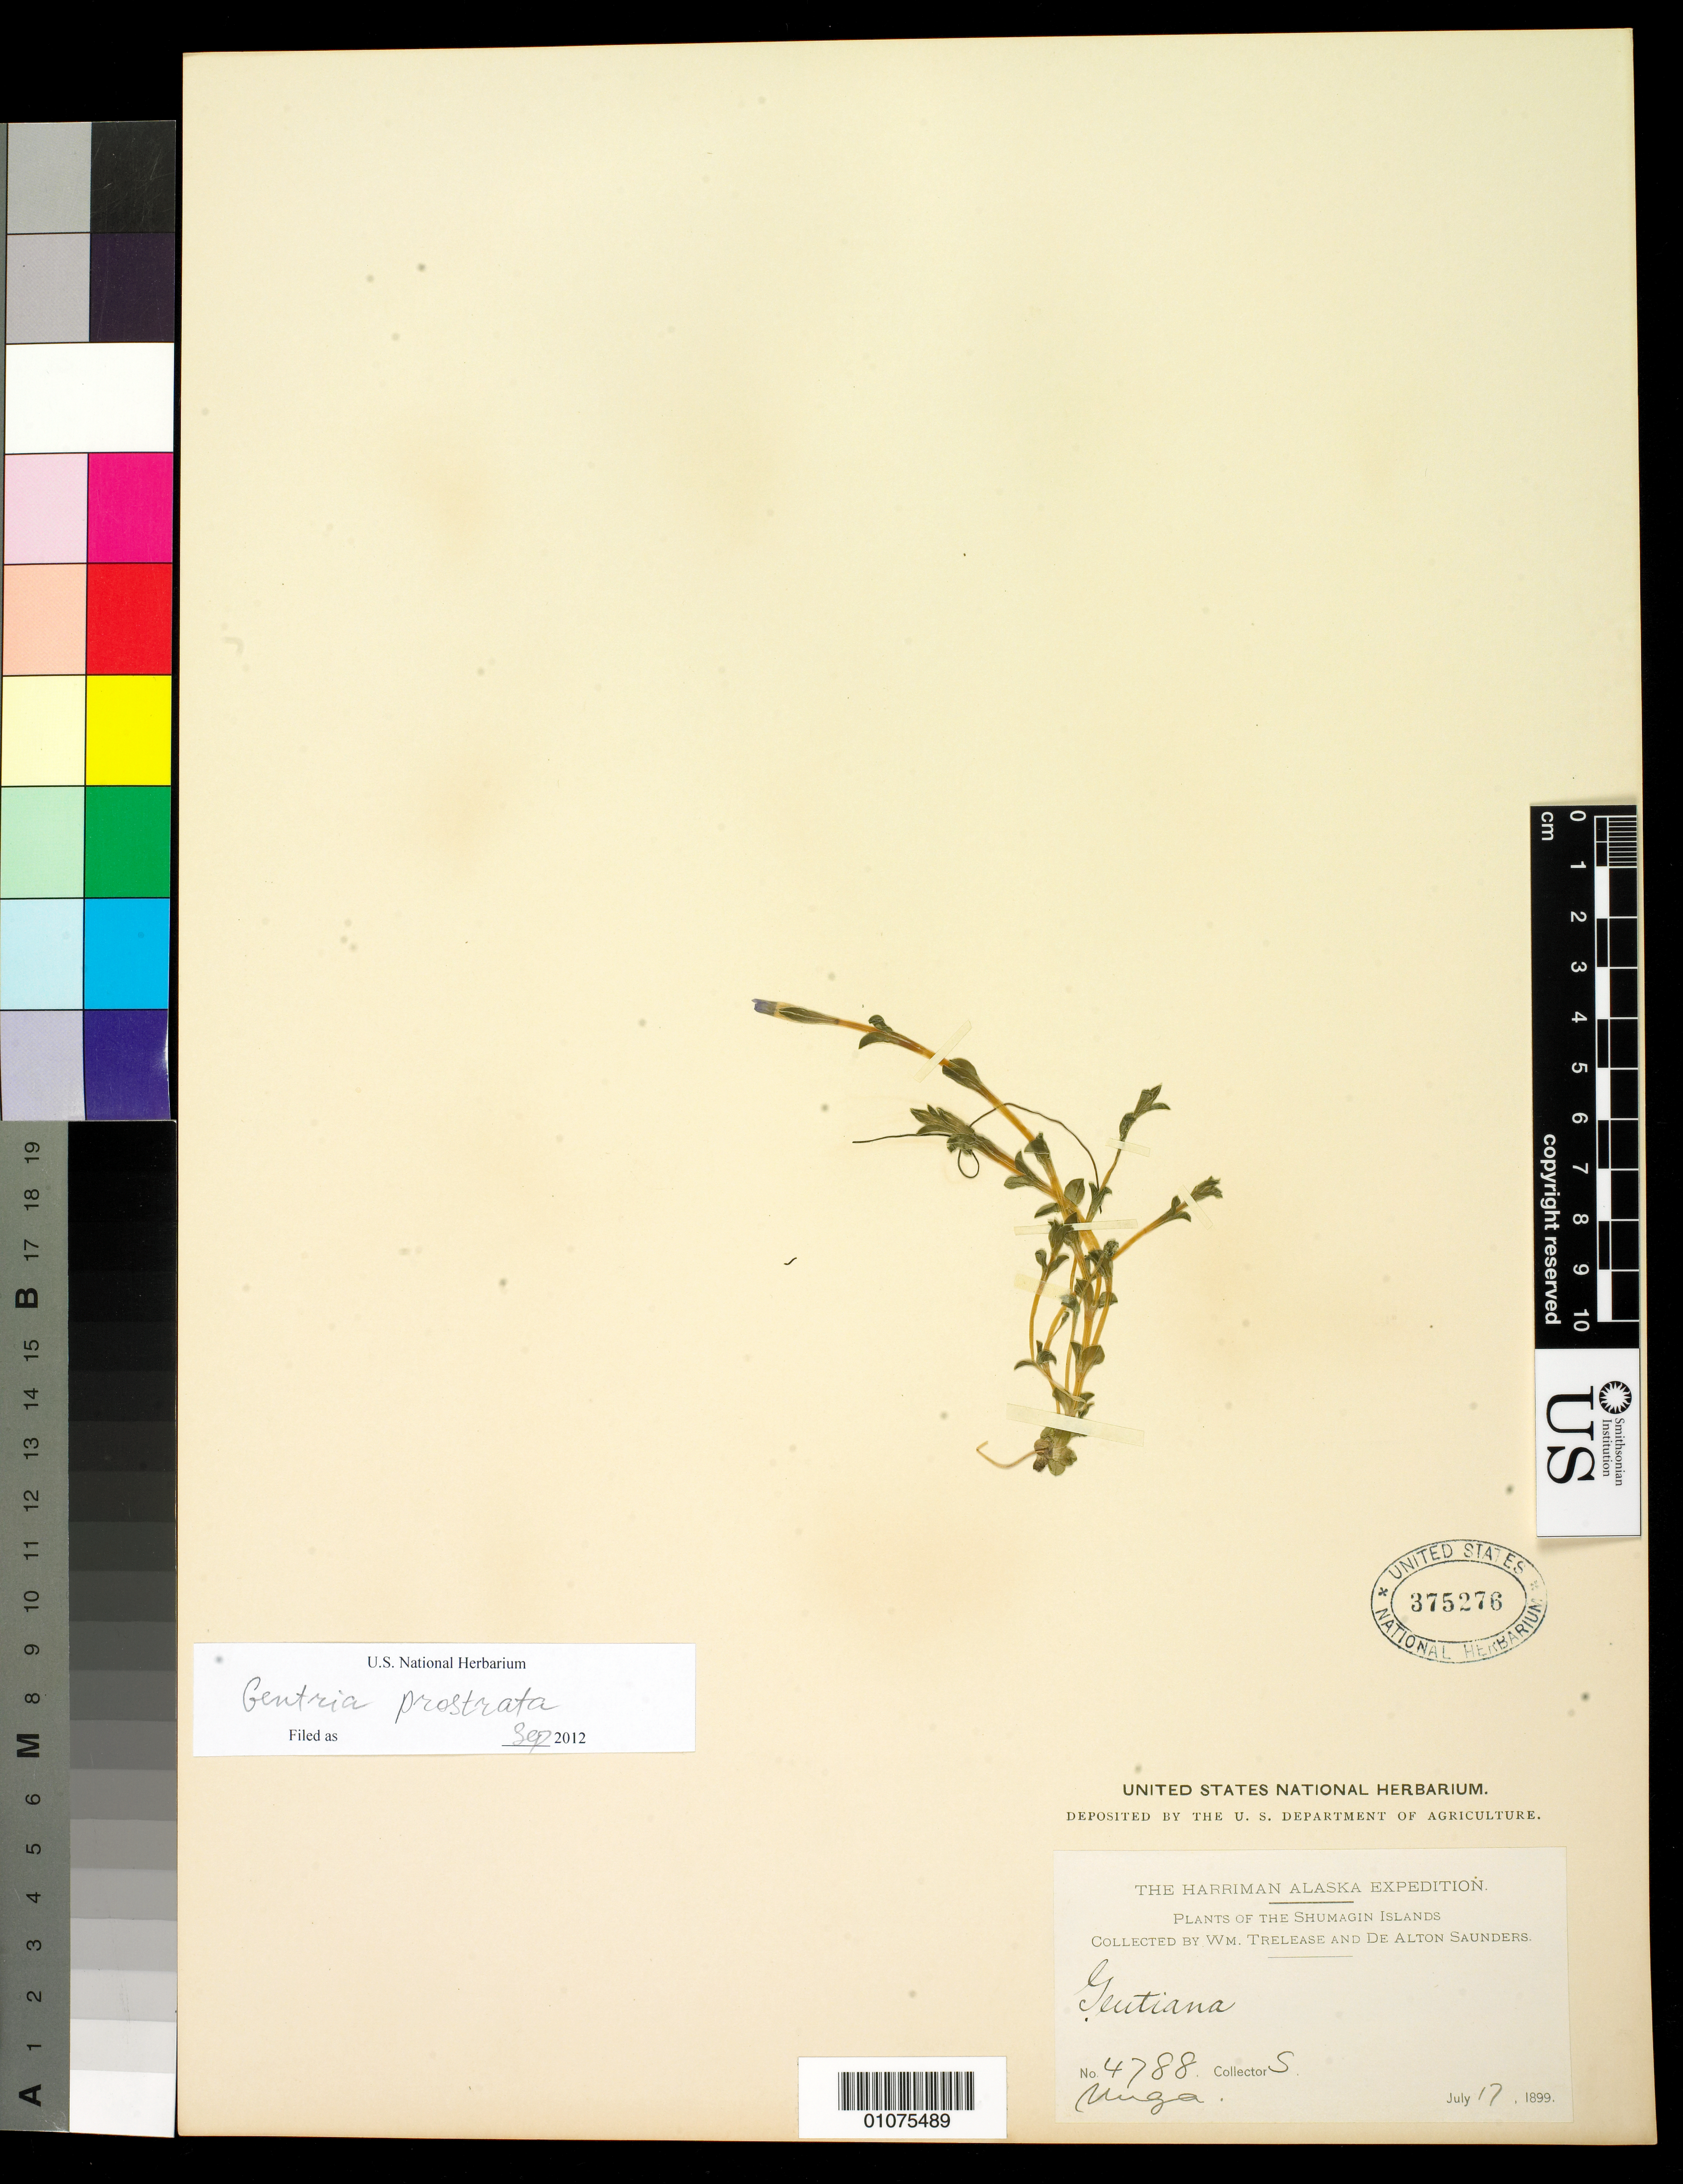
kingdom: Plantae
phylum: Tracheophyta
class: Magnoliopsida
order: Gentianales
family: Gentianaceae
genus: Gentiana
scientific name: Gentiana prostrata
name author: Haenke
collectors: W. Trelease & D. A. Saunders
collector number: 4188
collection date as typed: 17 Jul 1899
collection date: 1899-07-17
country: United States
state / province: Alaska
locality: Unga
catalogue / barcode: US 375276